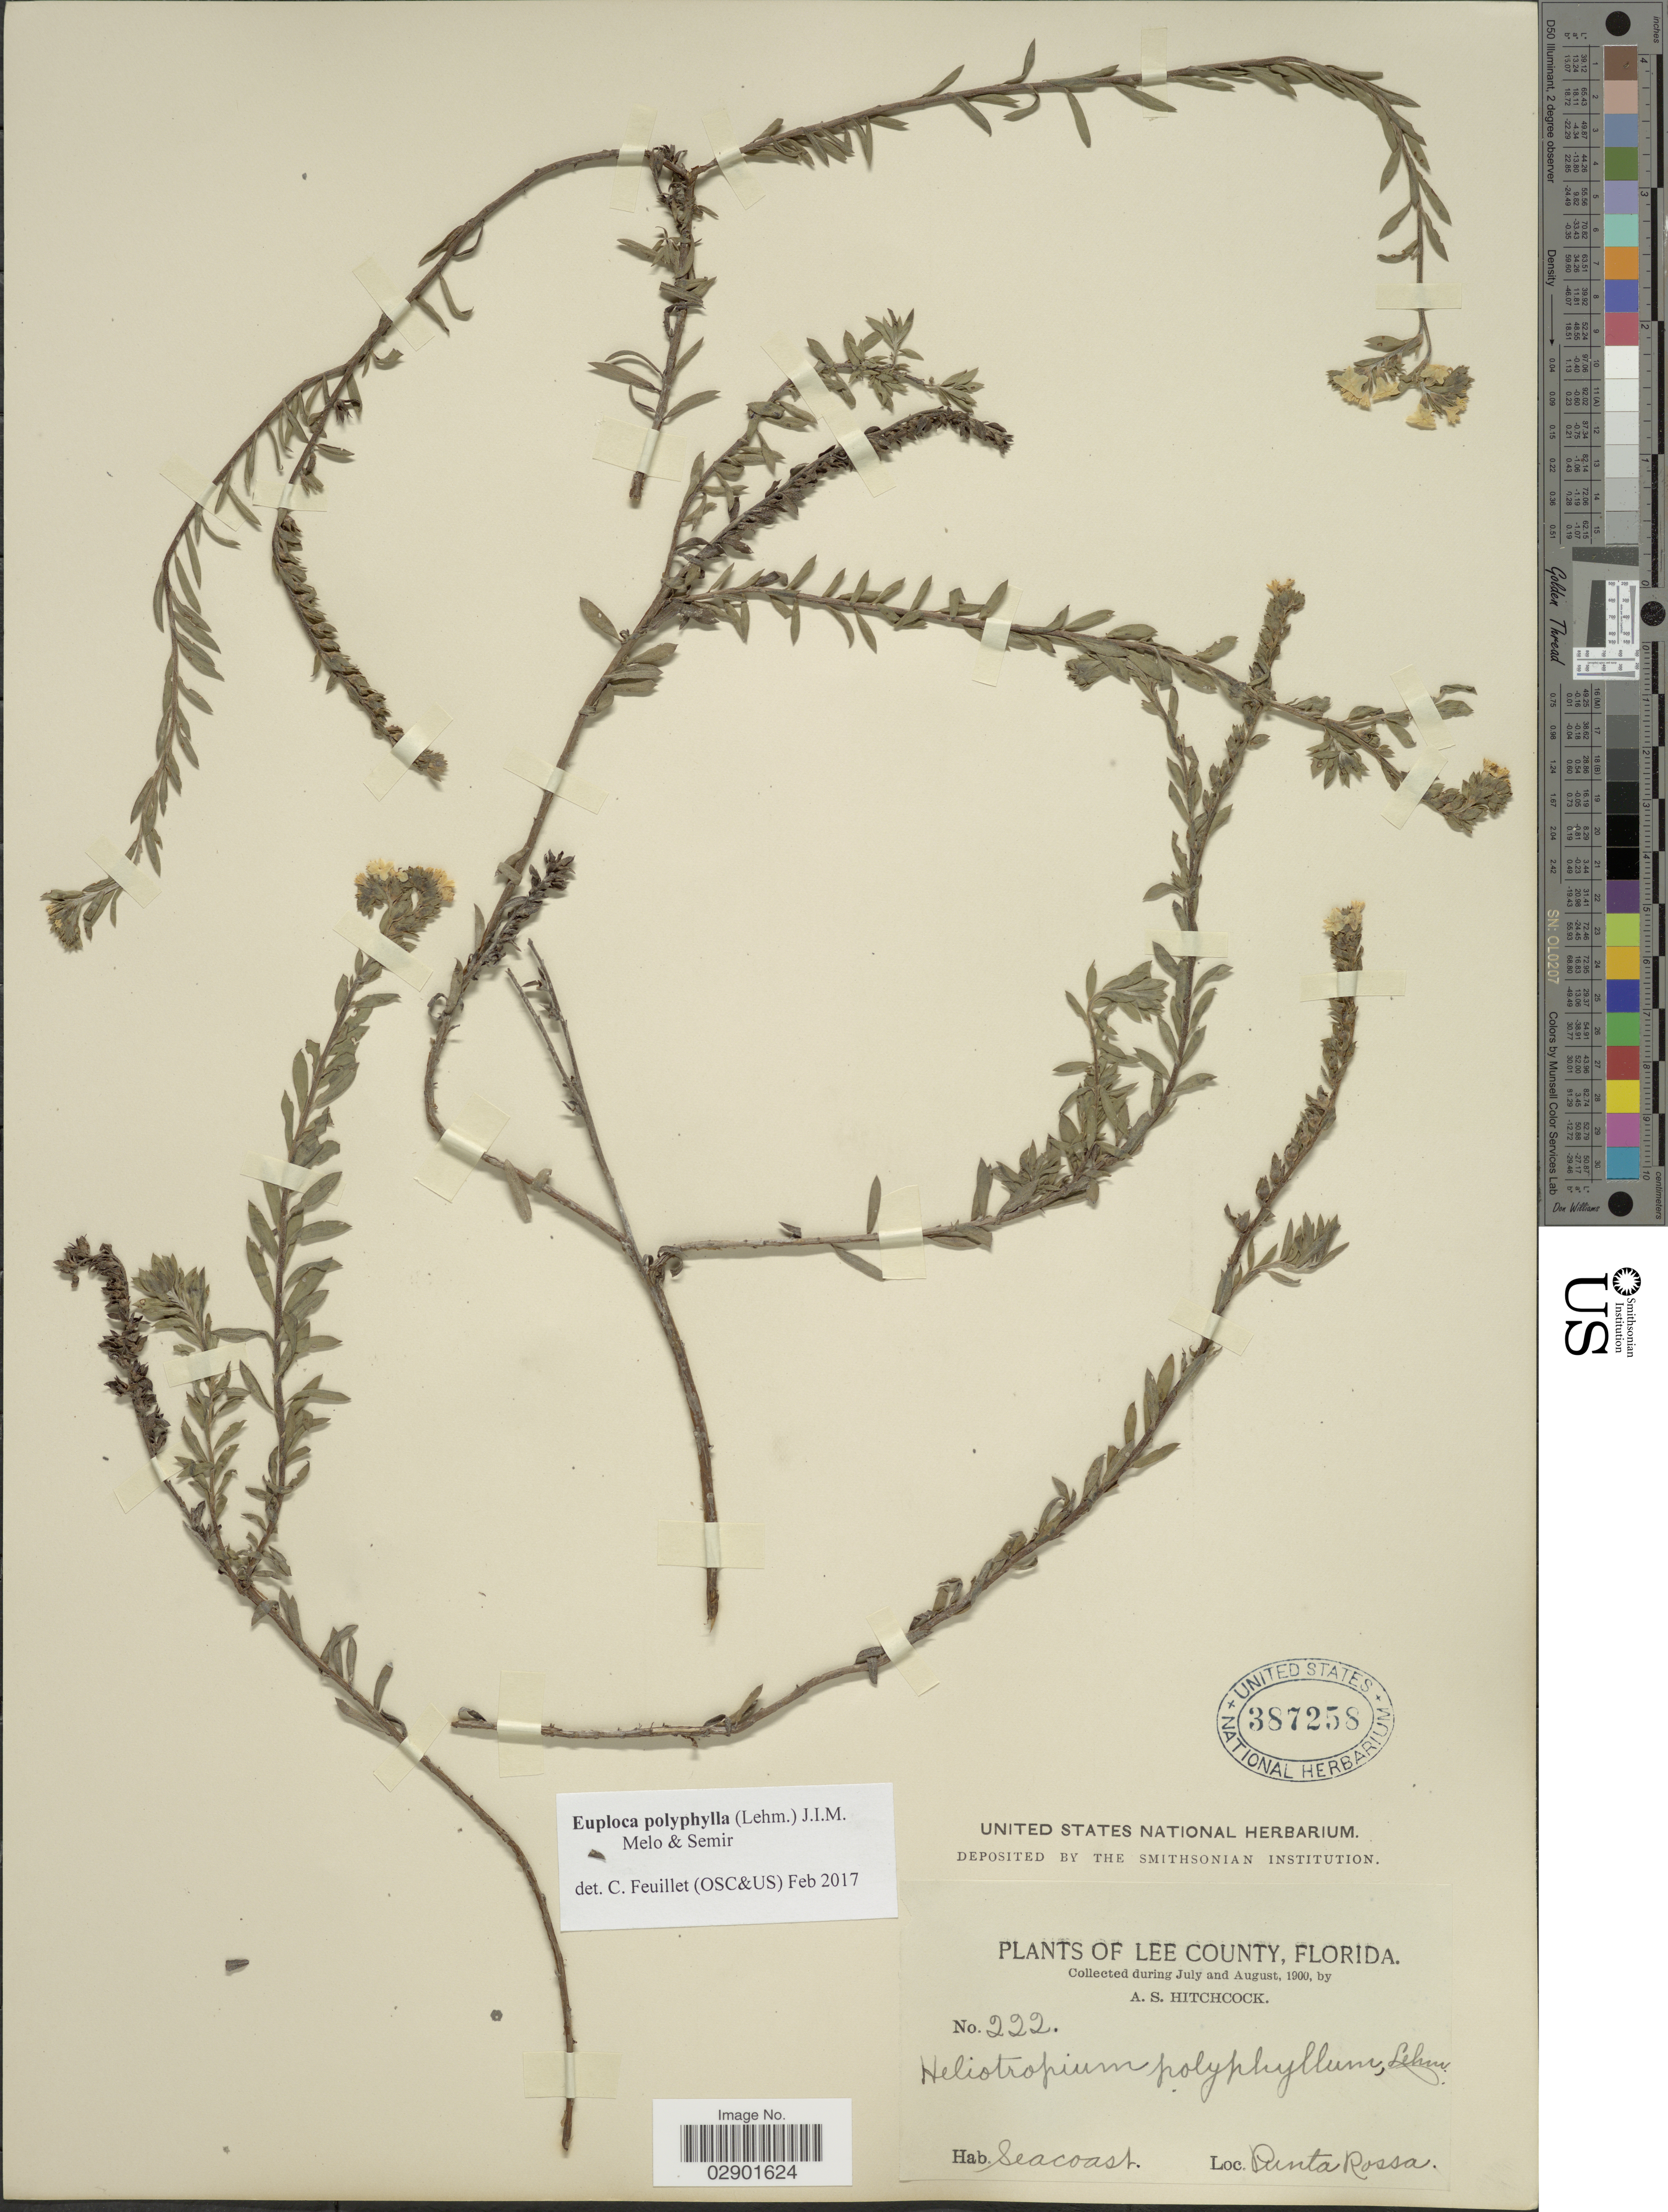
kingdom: Plantae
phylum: Tracheophyta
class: Magnoliopsida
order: Boraginales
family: Heliotropiaceae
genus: Euploca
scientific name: Euploca polyphylla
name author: (Lehm.) J.I.M. Melo & Semir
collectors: A. S. Hitchcock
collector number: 222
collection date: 1900-07/1900-08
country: United States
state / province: Florida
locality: Lee County. Seacoast. Punta Rossa.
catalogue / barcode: US 387258